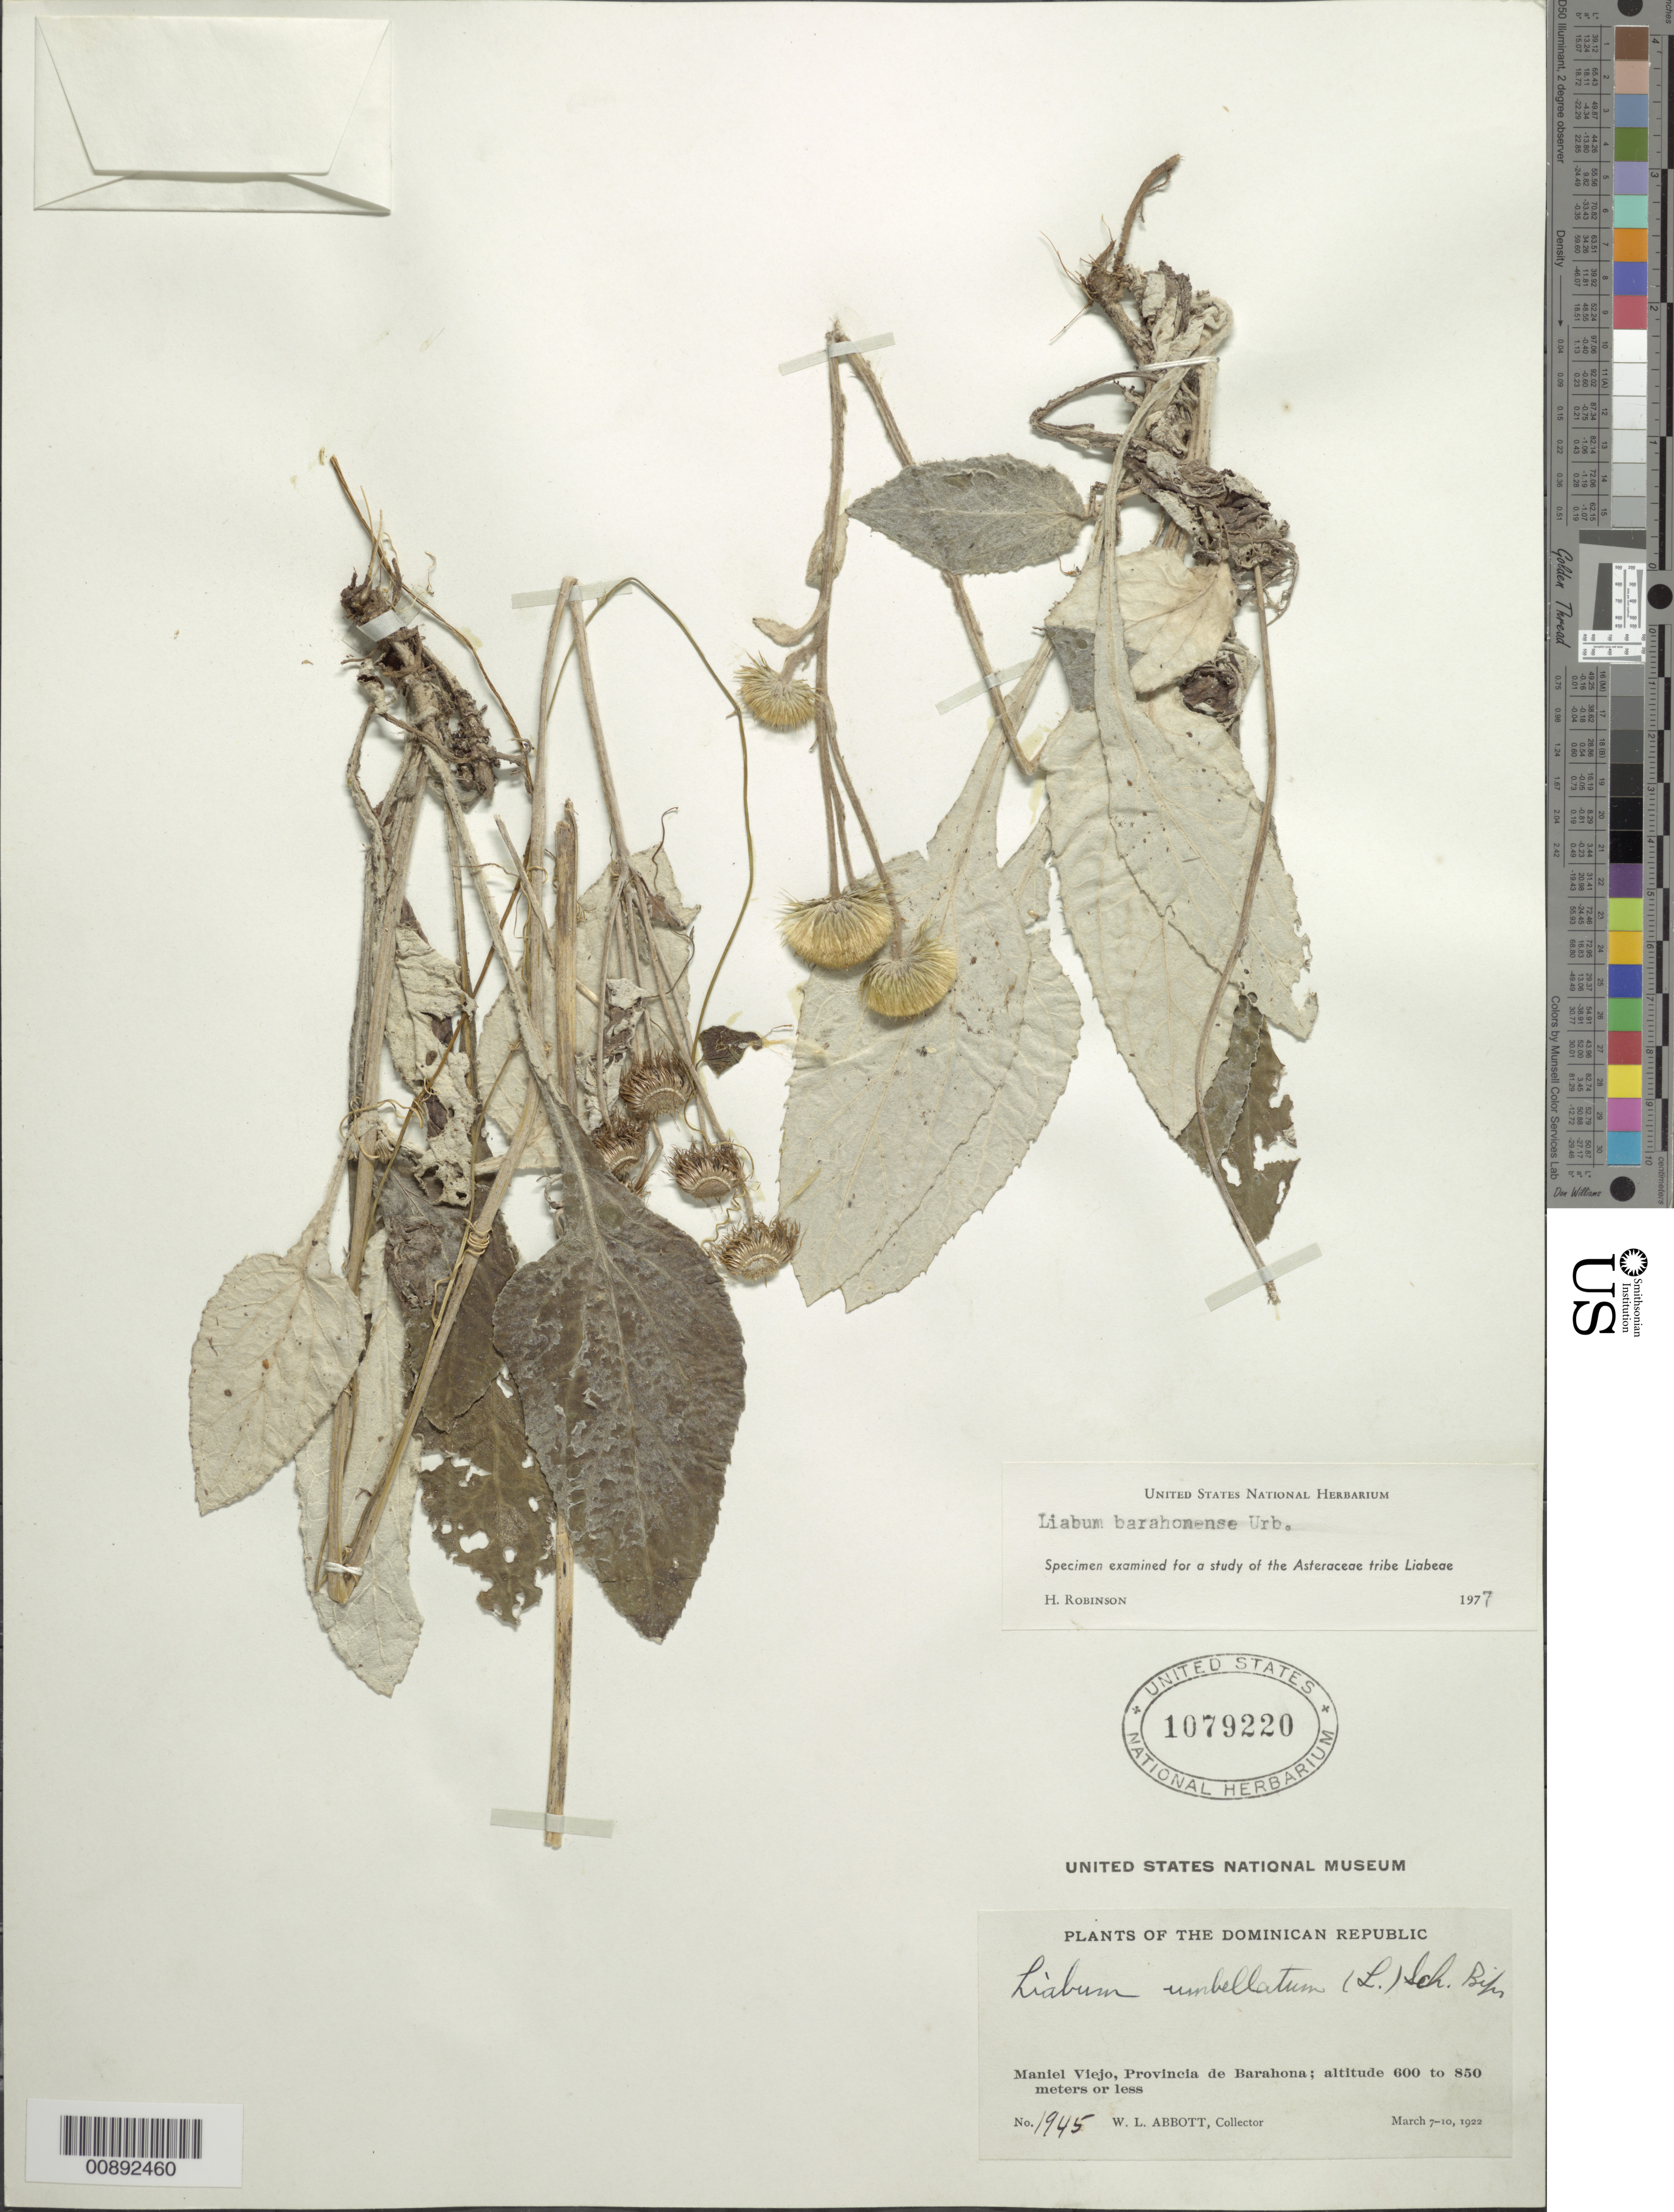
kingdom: Plantae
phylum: Tracheophyta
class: Magnoliopsida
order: Asterales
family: Asteraceae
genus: Liabum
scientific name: Liabum barahonense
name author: Urb.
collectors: W. L. Abbott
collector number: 1945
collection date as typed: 7 March 1922 to 10 March 1922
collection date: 1922-03-07/1922-03-10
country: Dominican Republic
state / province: Barahona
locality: Maniel Viejo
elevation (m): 600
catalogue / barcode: US 1079220